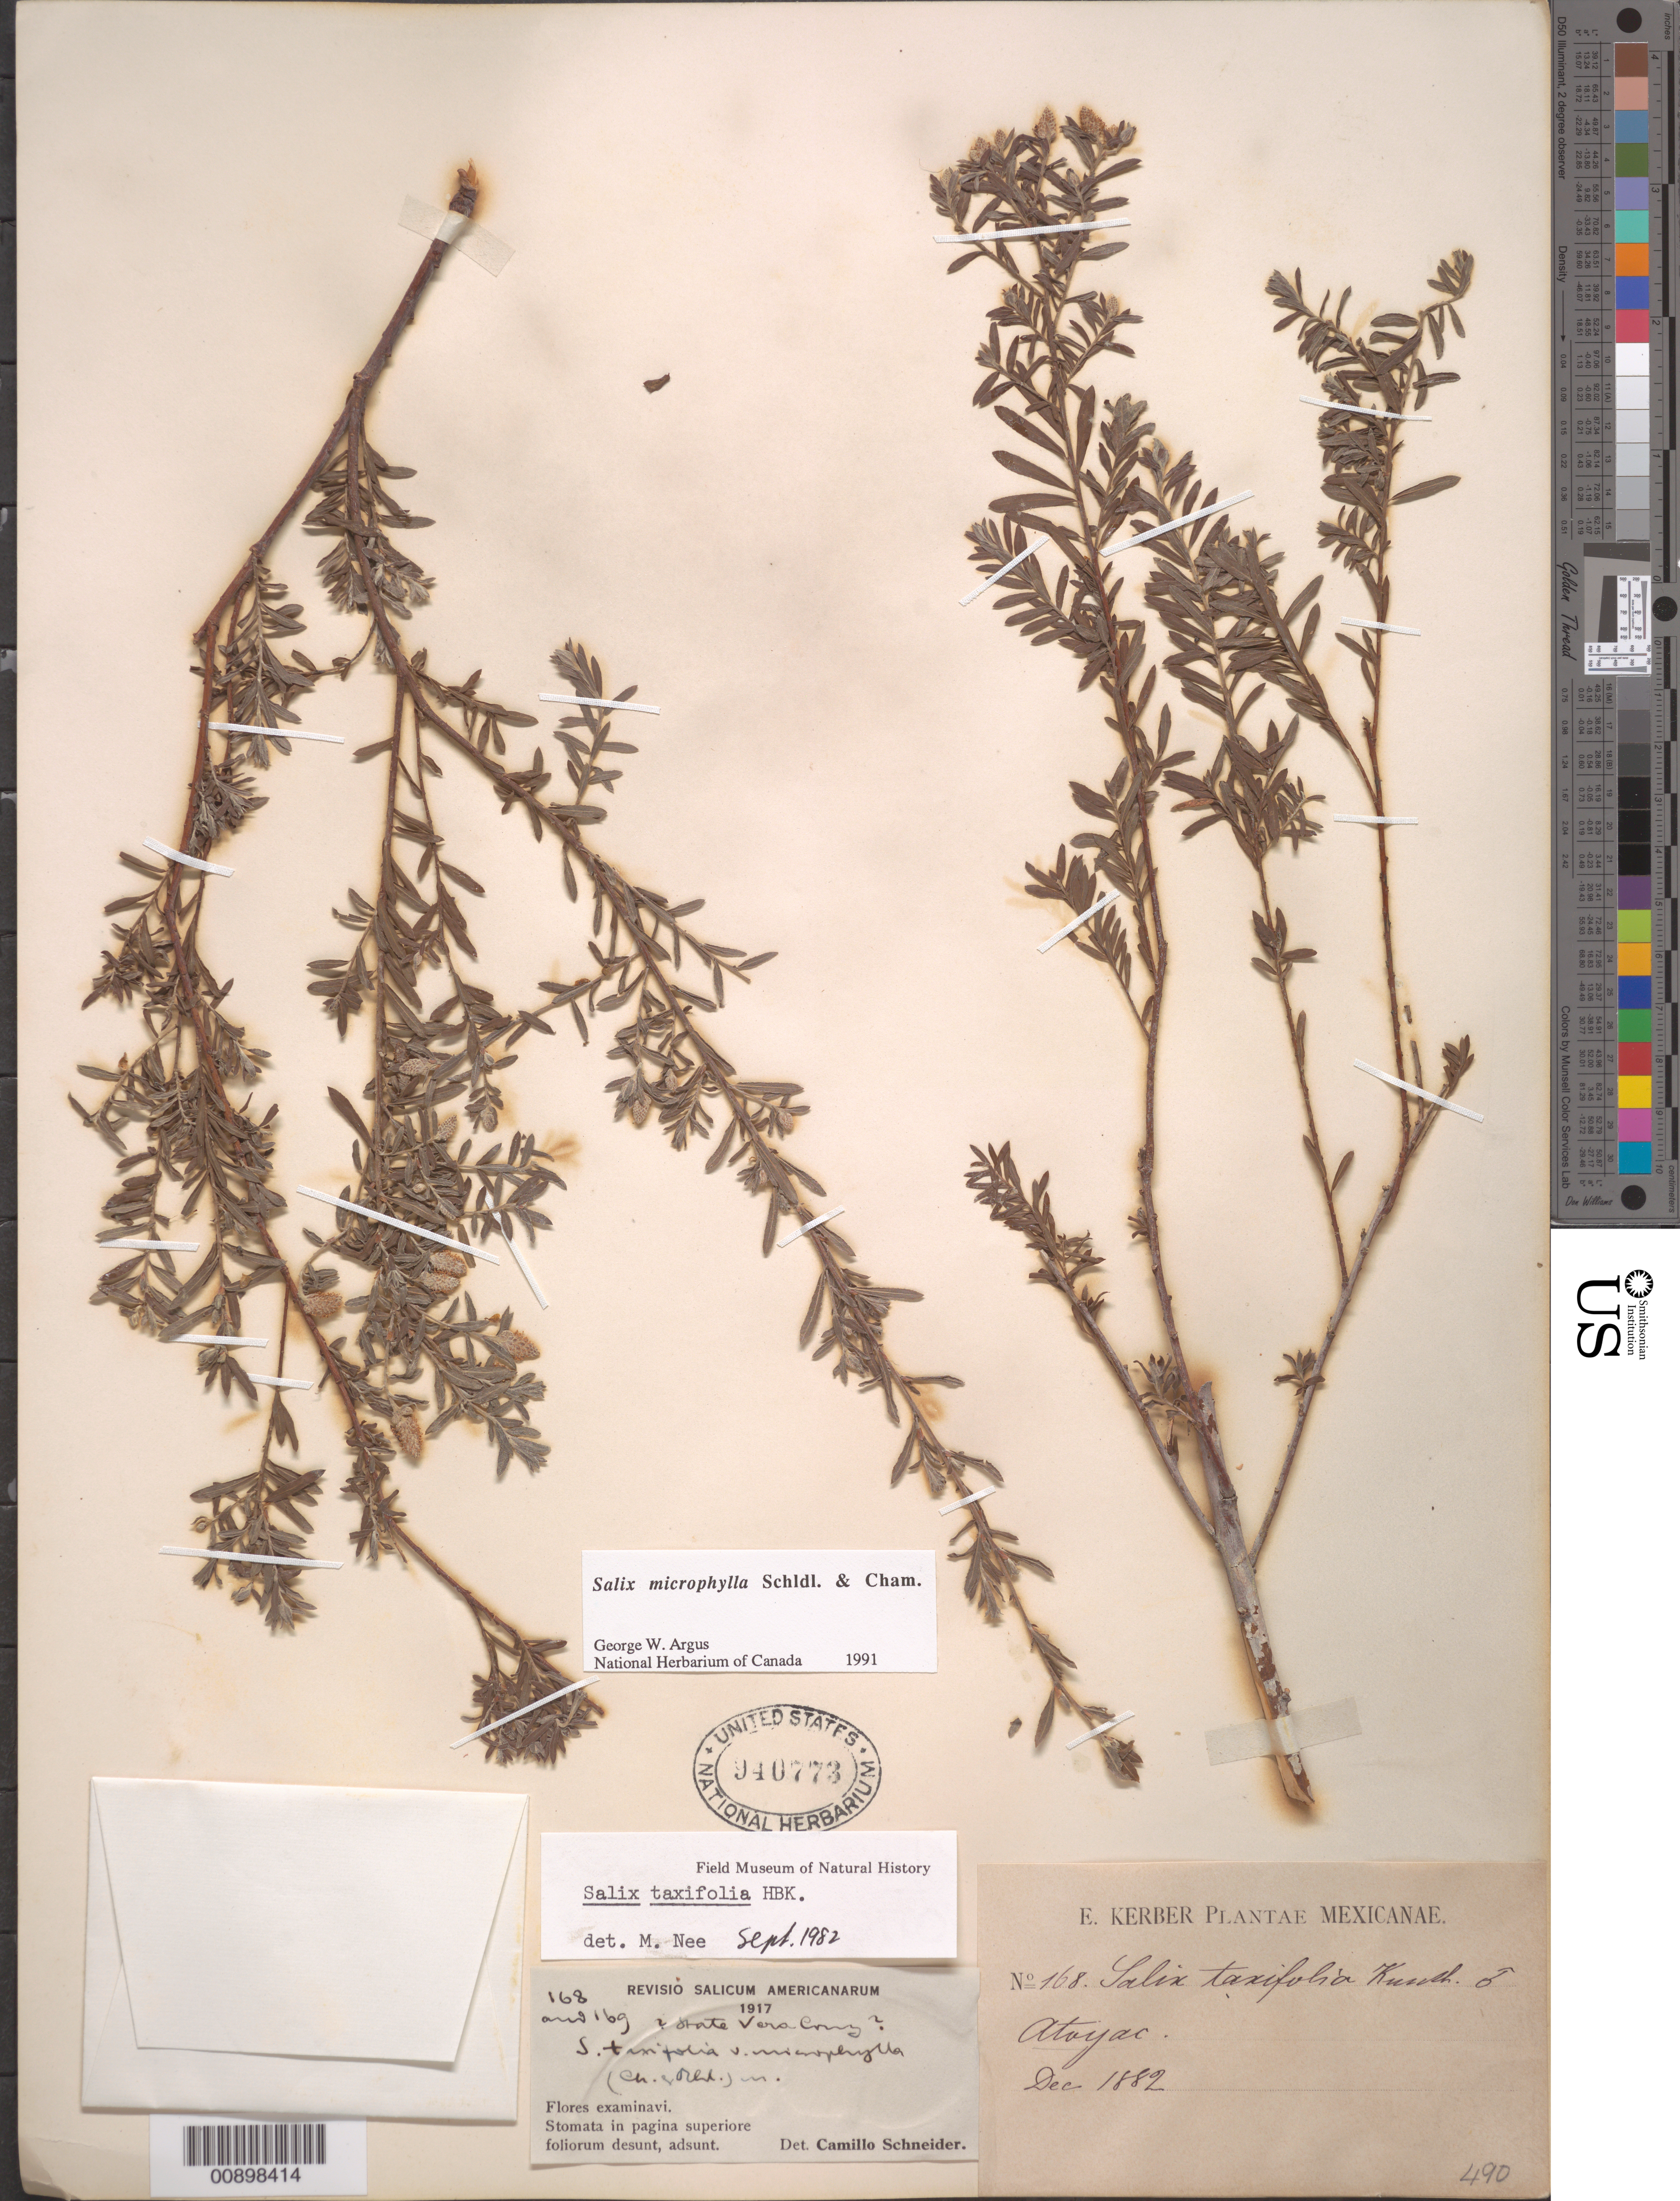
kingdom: Plantae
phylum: Tracheophyta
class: Magnoliopsida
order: Malpighiales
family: Salicaceae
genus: Salix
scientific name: Salix microphylla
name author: Schltdl. & Cham.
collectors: E. Kerber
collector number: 168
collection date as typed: Dec 1882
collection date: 1882-12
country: Mexico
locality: Atoyac.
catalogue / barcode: US 940773